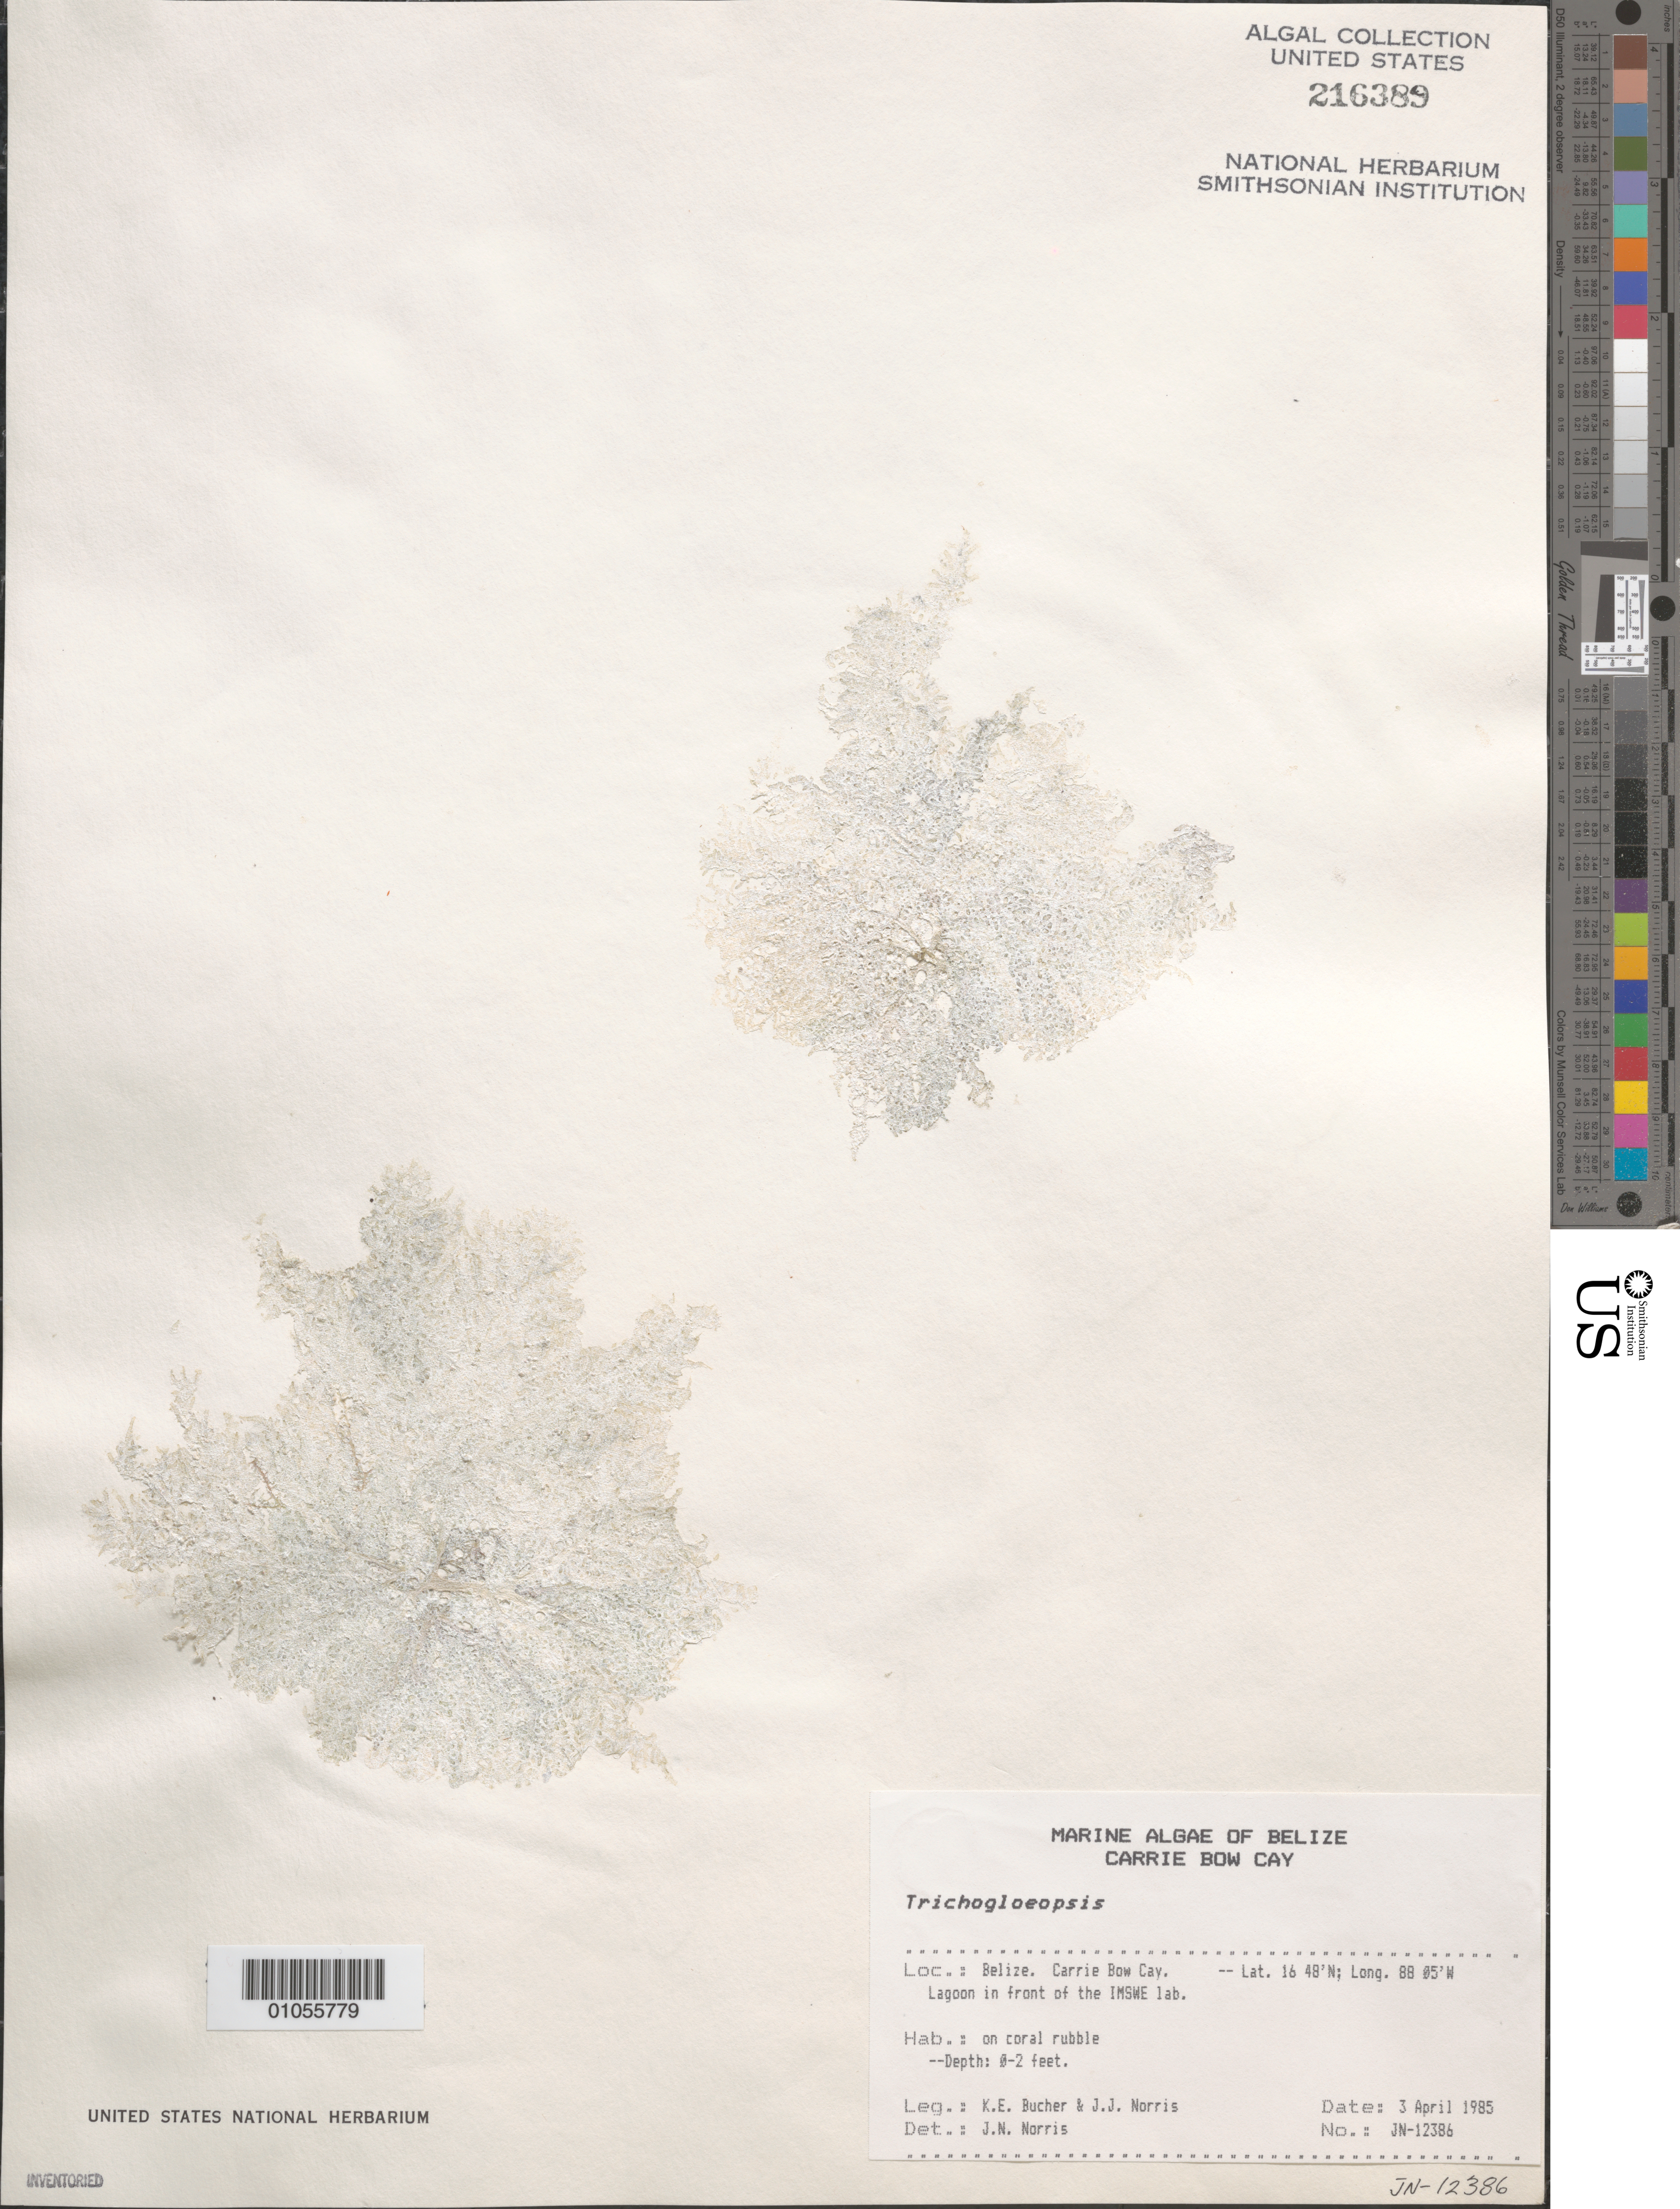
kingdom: Plantae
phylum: Rhodophyta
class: Florideophyceae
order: Nemaliales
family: Liagoraceae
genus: Trichogloeopsis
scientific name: Trichogloeopsis sp.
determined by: Norris, James N.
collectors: K. E. Bucher & J. A. Norris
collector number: JN-12386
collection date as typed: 03 Apr 1985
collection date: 1985-04-03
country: Belize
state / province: Stann Creek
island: Carrie Bow Cay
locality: Lagoon in front of the IMSWE laboratory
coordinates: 16 48'N, 88 05'W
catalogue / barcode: US 216389